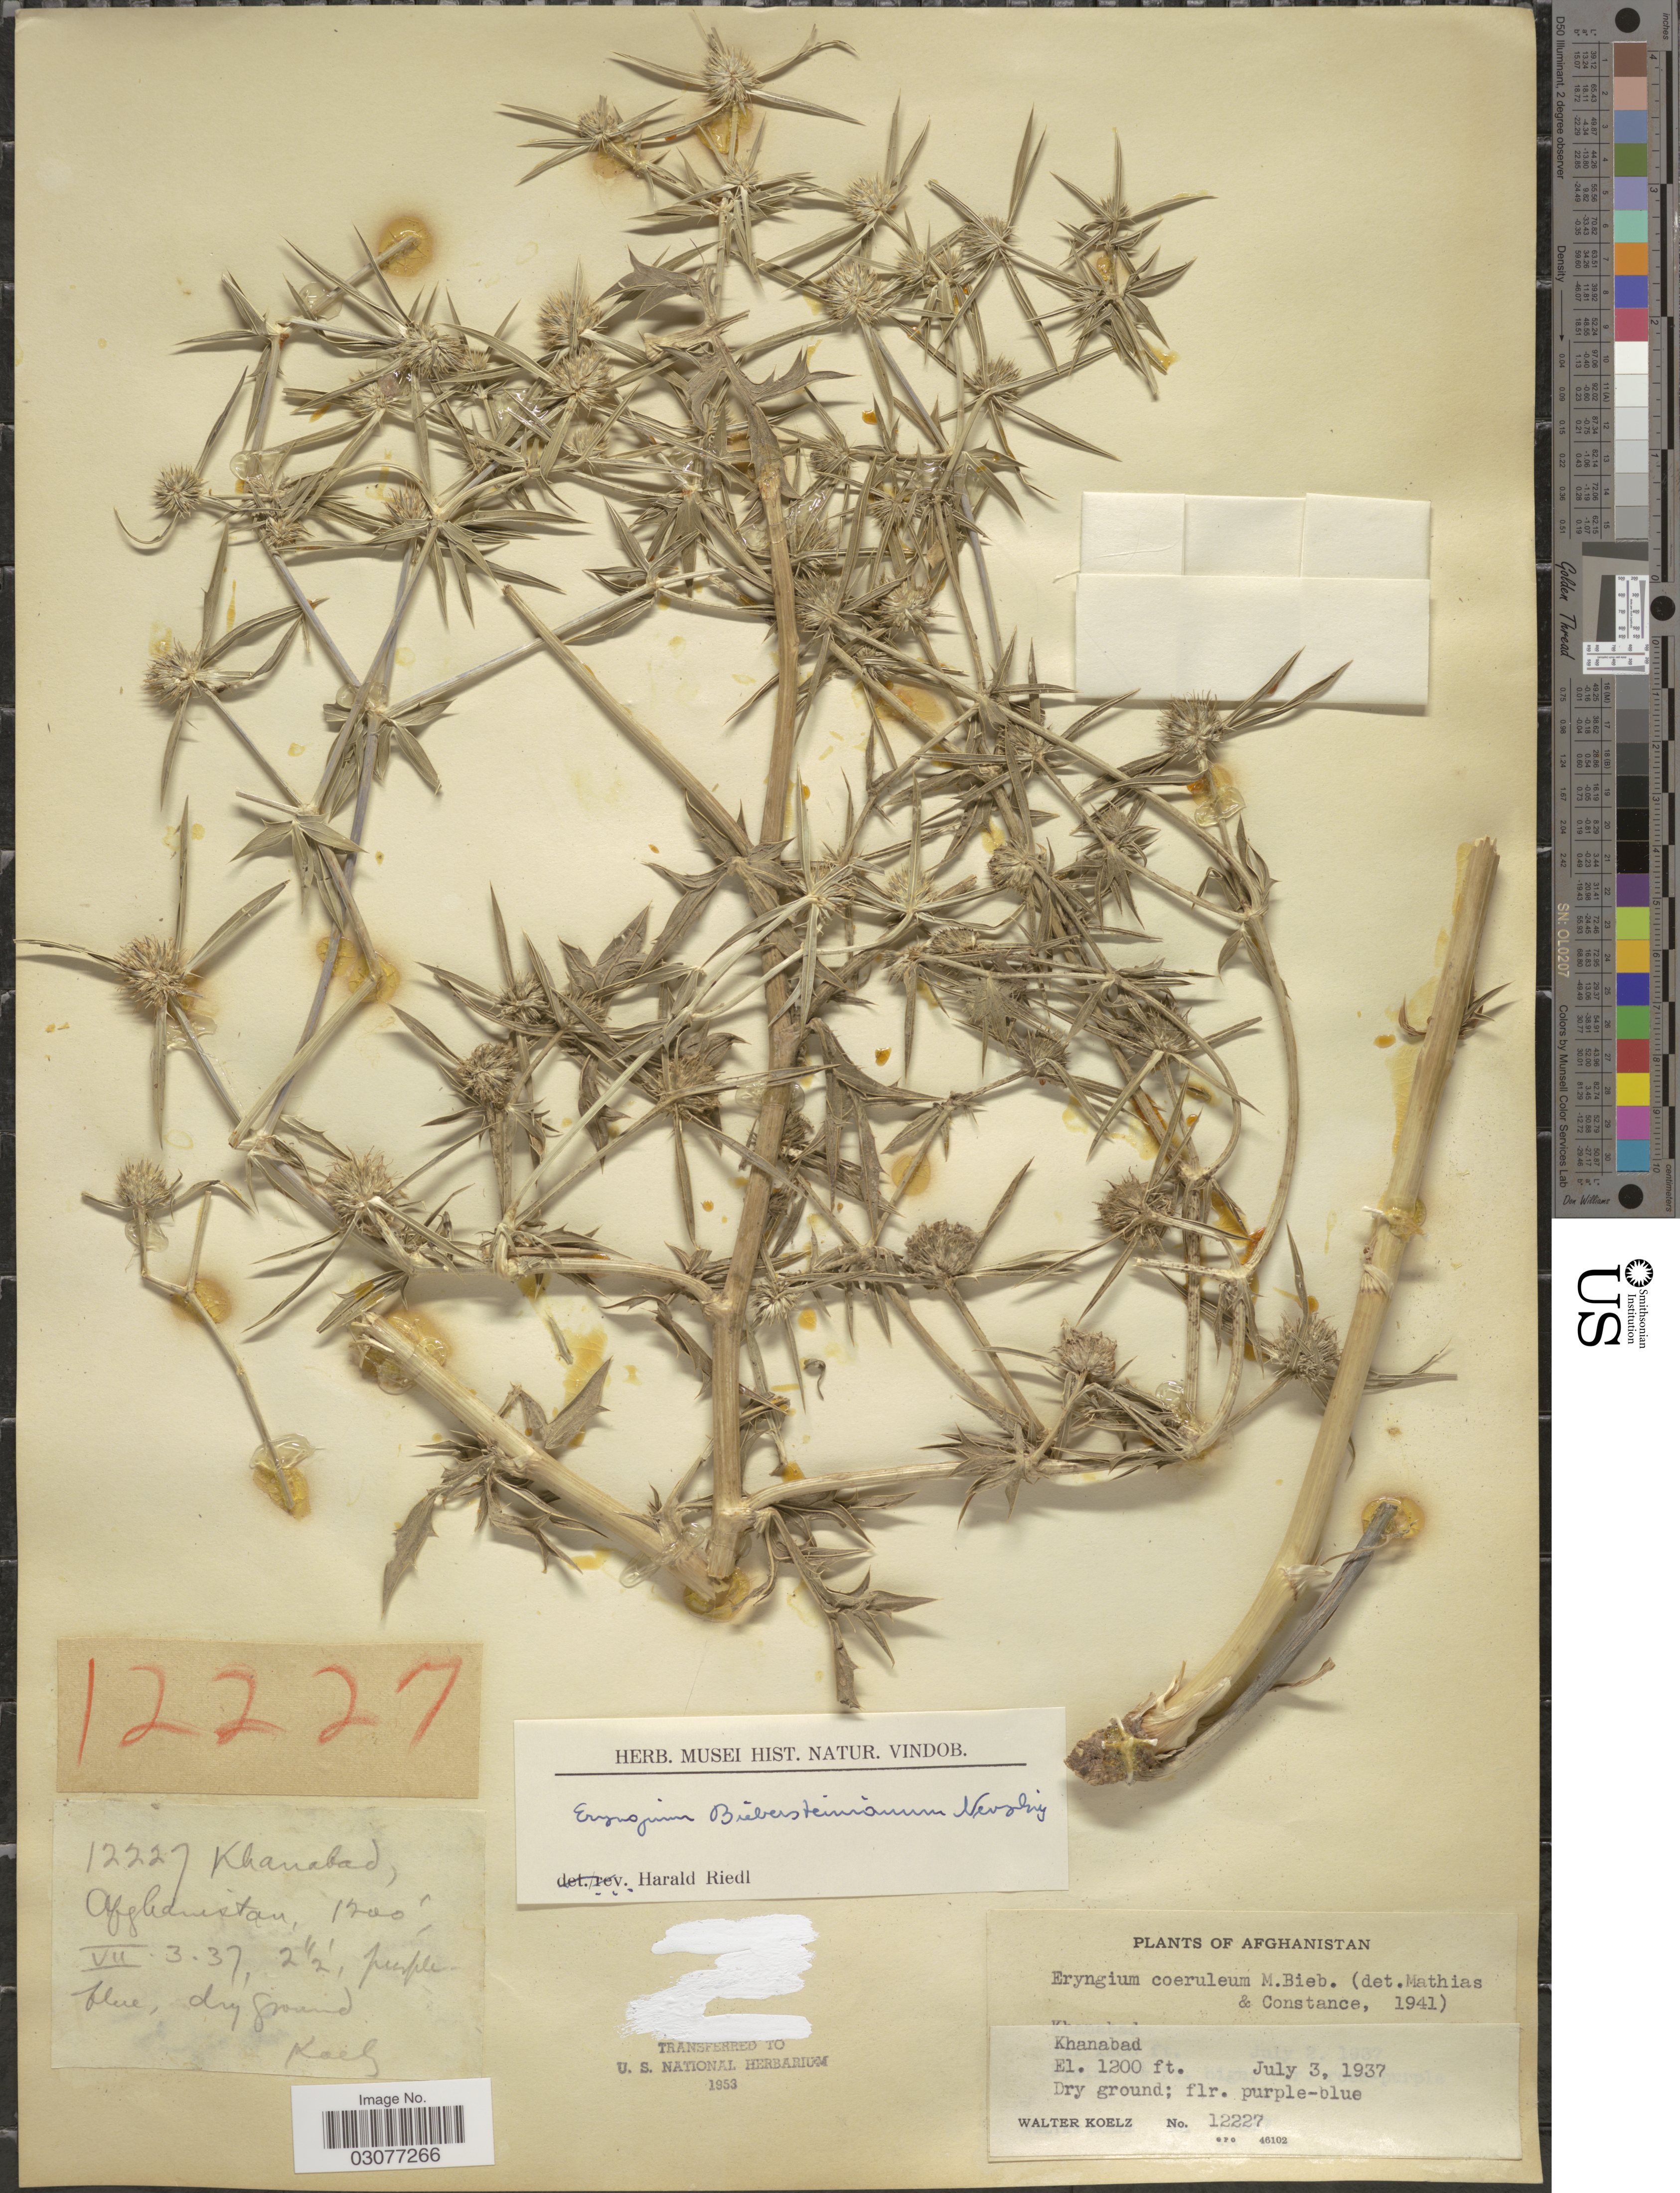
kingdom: Plantae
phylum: Tracheophyta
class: Magnoliopsida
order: Apiales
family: Apiaceae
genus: Eryngium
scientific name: Eryngium caucasicum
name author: Trautv.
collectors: W. N. Koelz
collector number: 12227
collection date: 1937-07-03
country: Afghanistan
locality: Khanabad.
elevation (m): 366